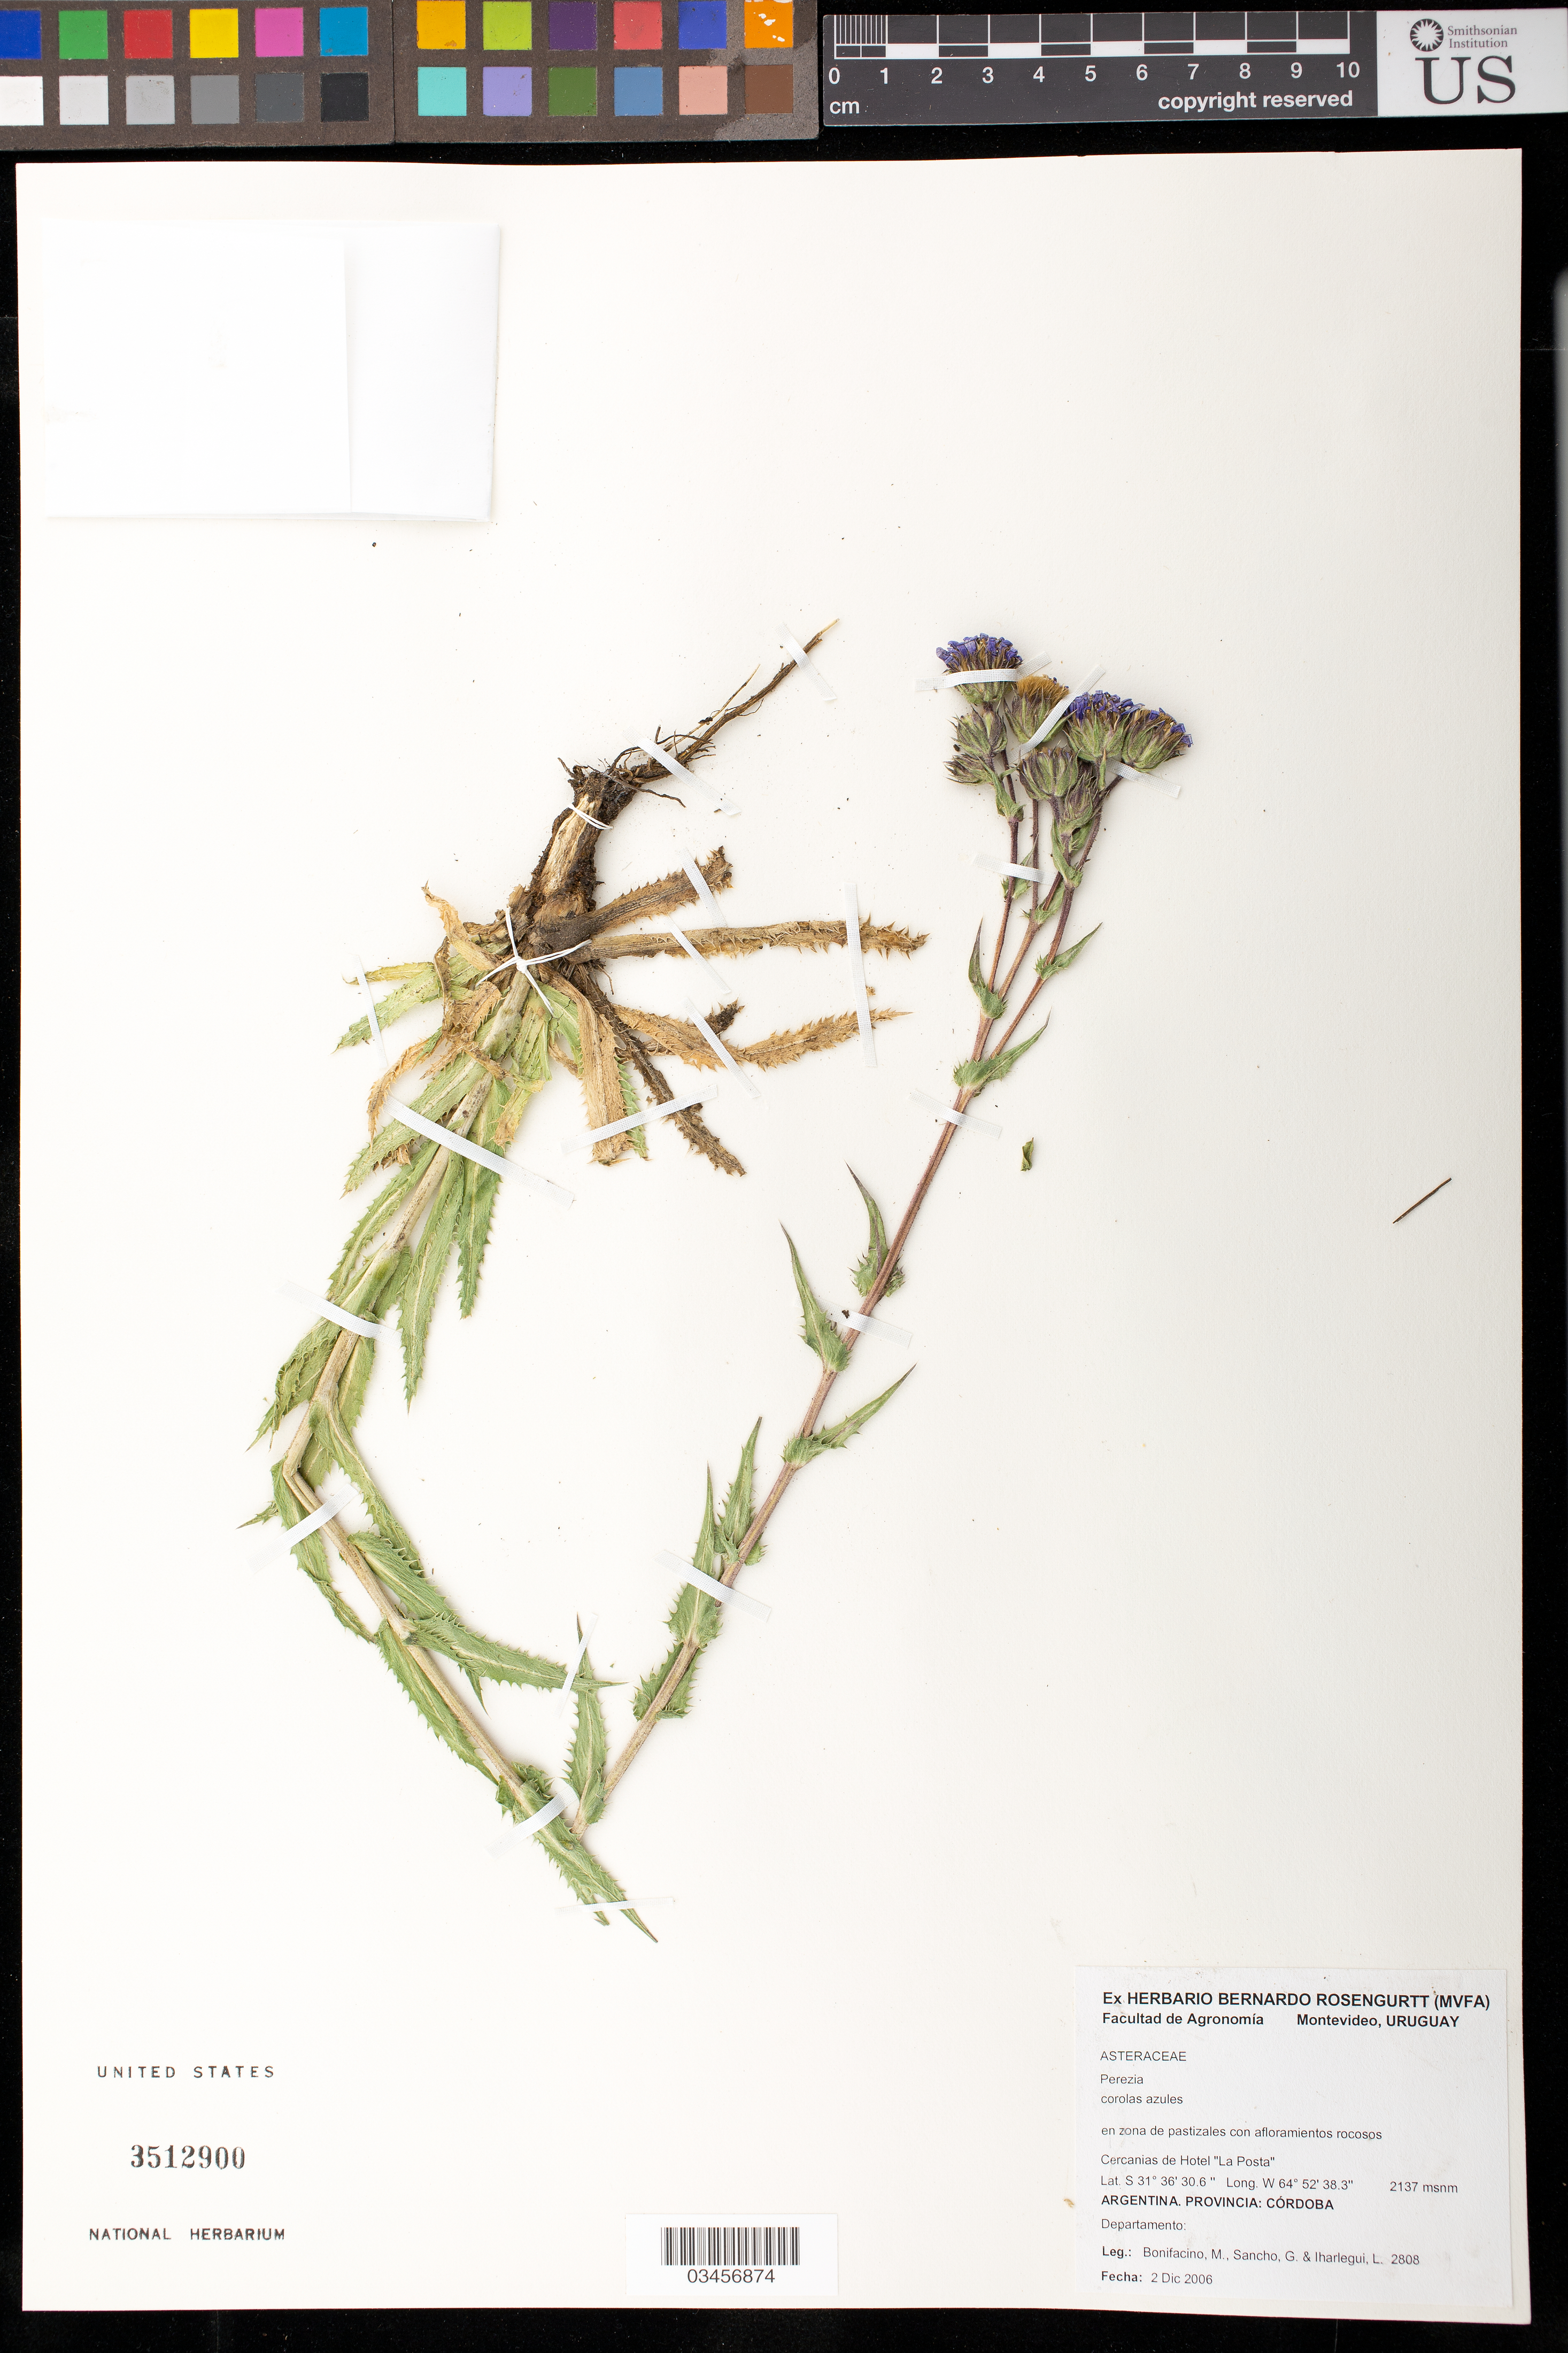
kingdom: Plantae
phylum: Tracheophyta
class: Magnoliopsida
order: Asterales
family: Asteraceae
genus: Perezia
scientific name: Perezia sp.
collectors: M. Bonifacino, G. Sancho & L. Iharlegui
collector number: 2808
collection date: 2006-12-02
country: Argentina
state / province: Córdoba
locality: Cercanias de Hotel "La Posta"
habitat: En zona de pastizales con afloramientos rocosos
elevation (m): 2137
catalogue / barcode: US 3512900